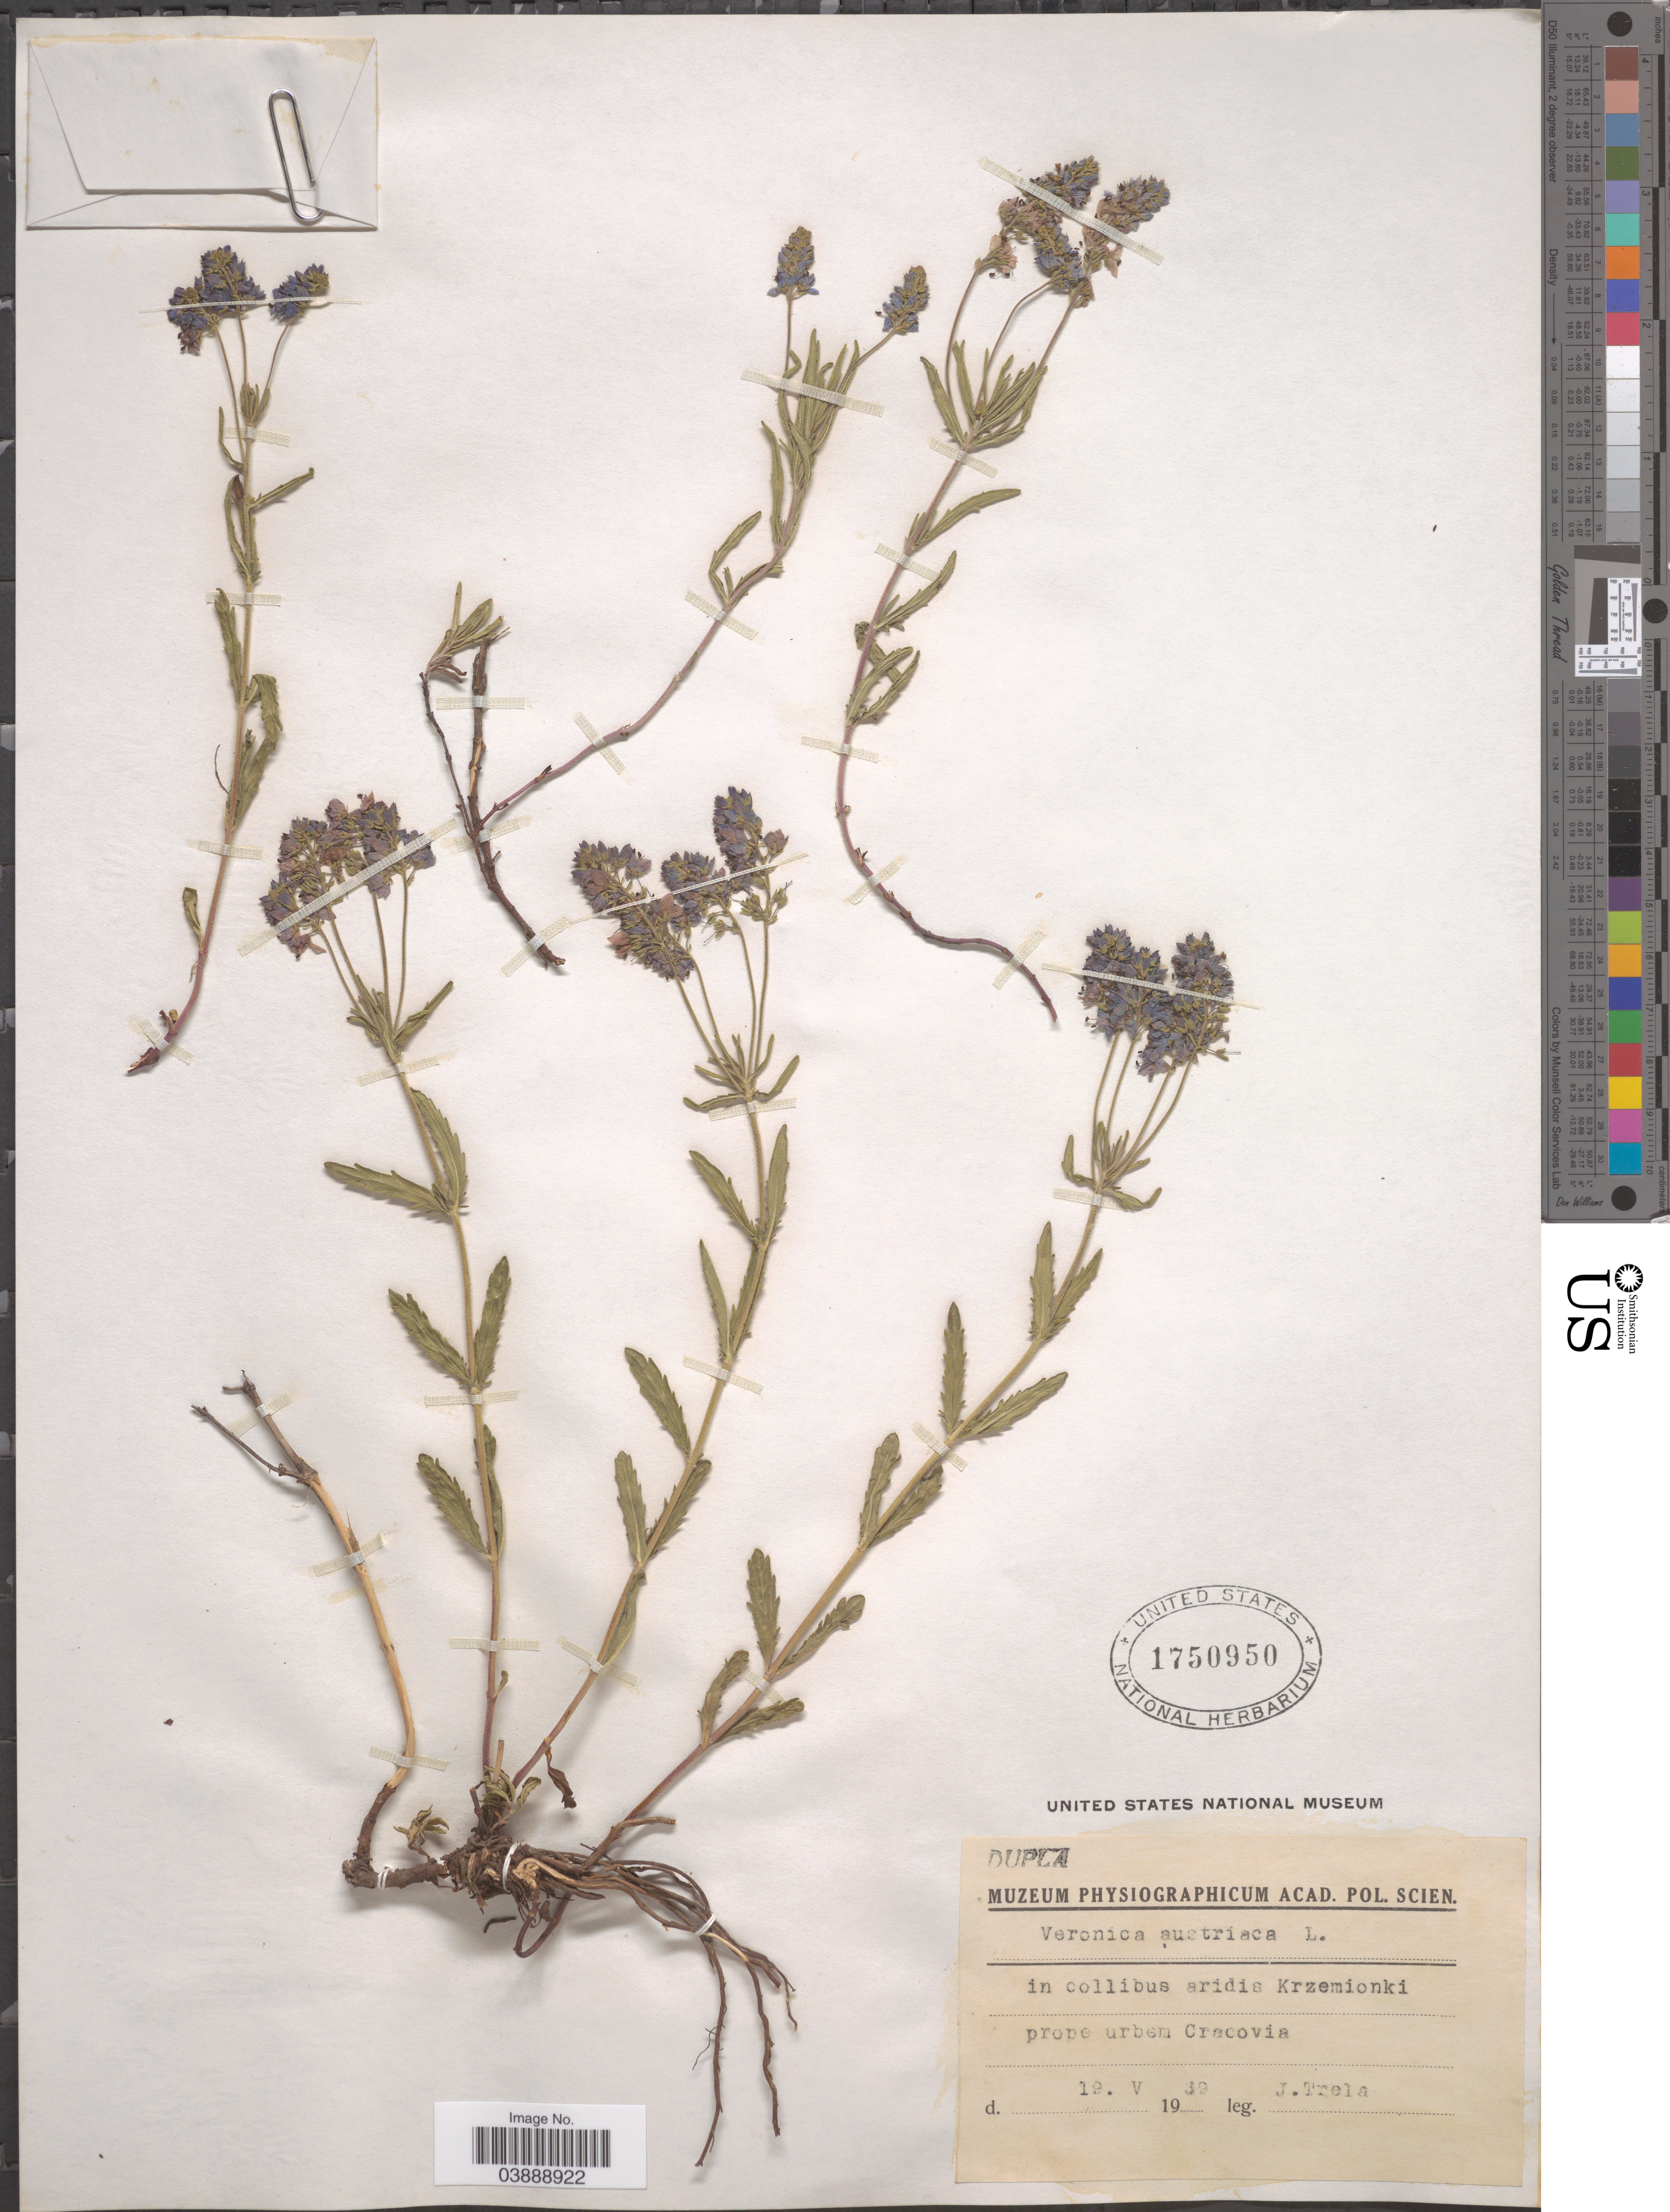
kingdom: Plantae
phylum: Tracheophyta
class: Magnoliopsida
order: Lamiales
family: Plantaginaceae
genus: Veronica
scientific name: Veronica austriaca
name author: L.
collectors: J. Trela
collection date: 1939-05-19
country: Poland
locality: In collibus aridis Krzemionki prope urbem Cracovia.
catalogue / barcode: US 1750950